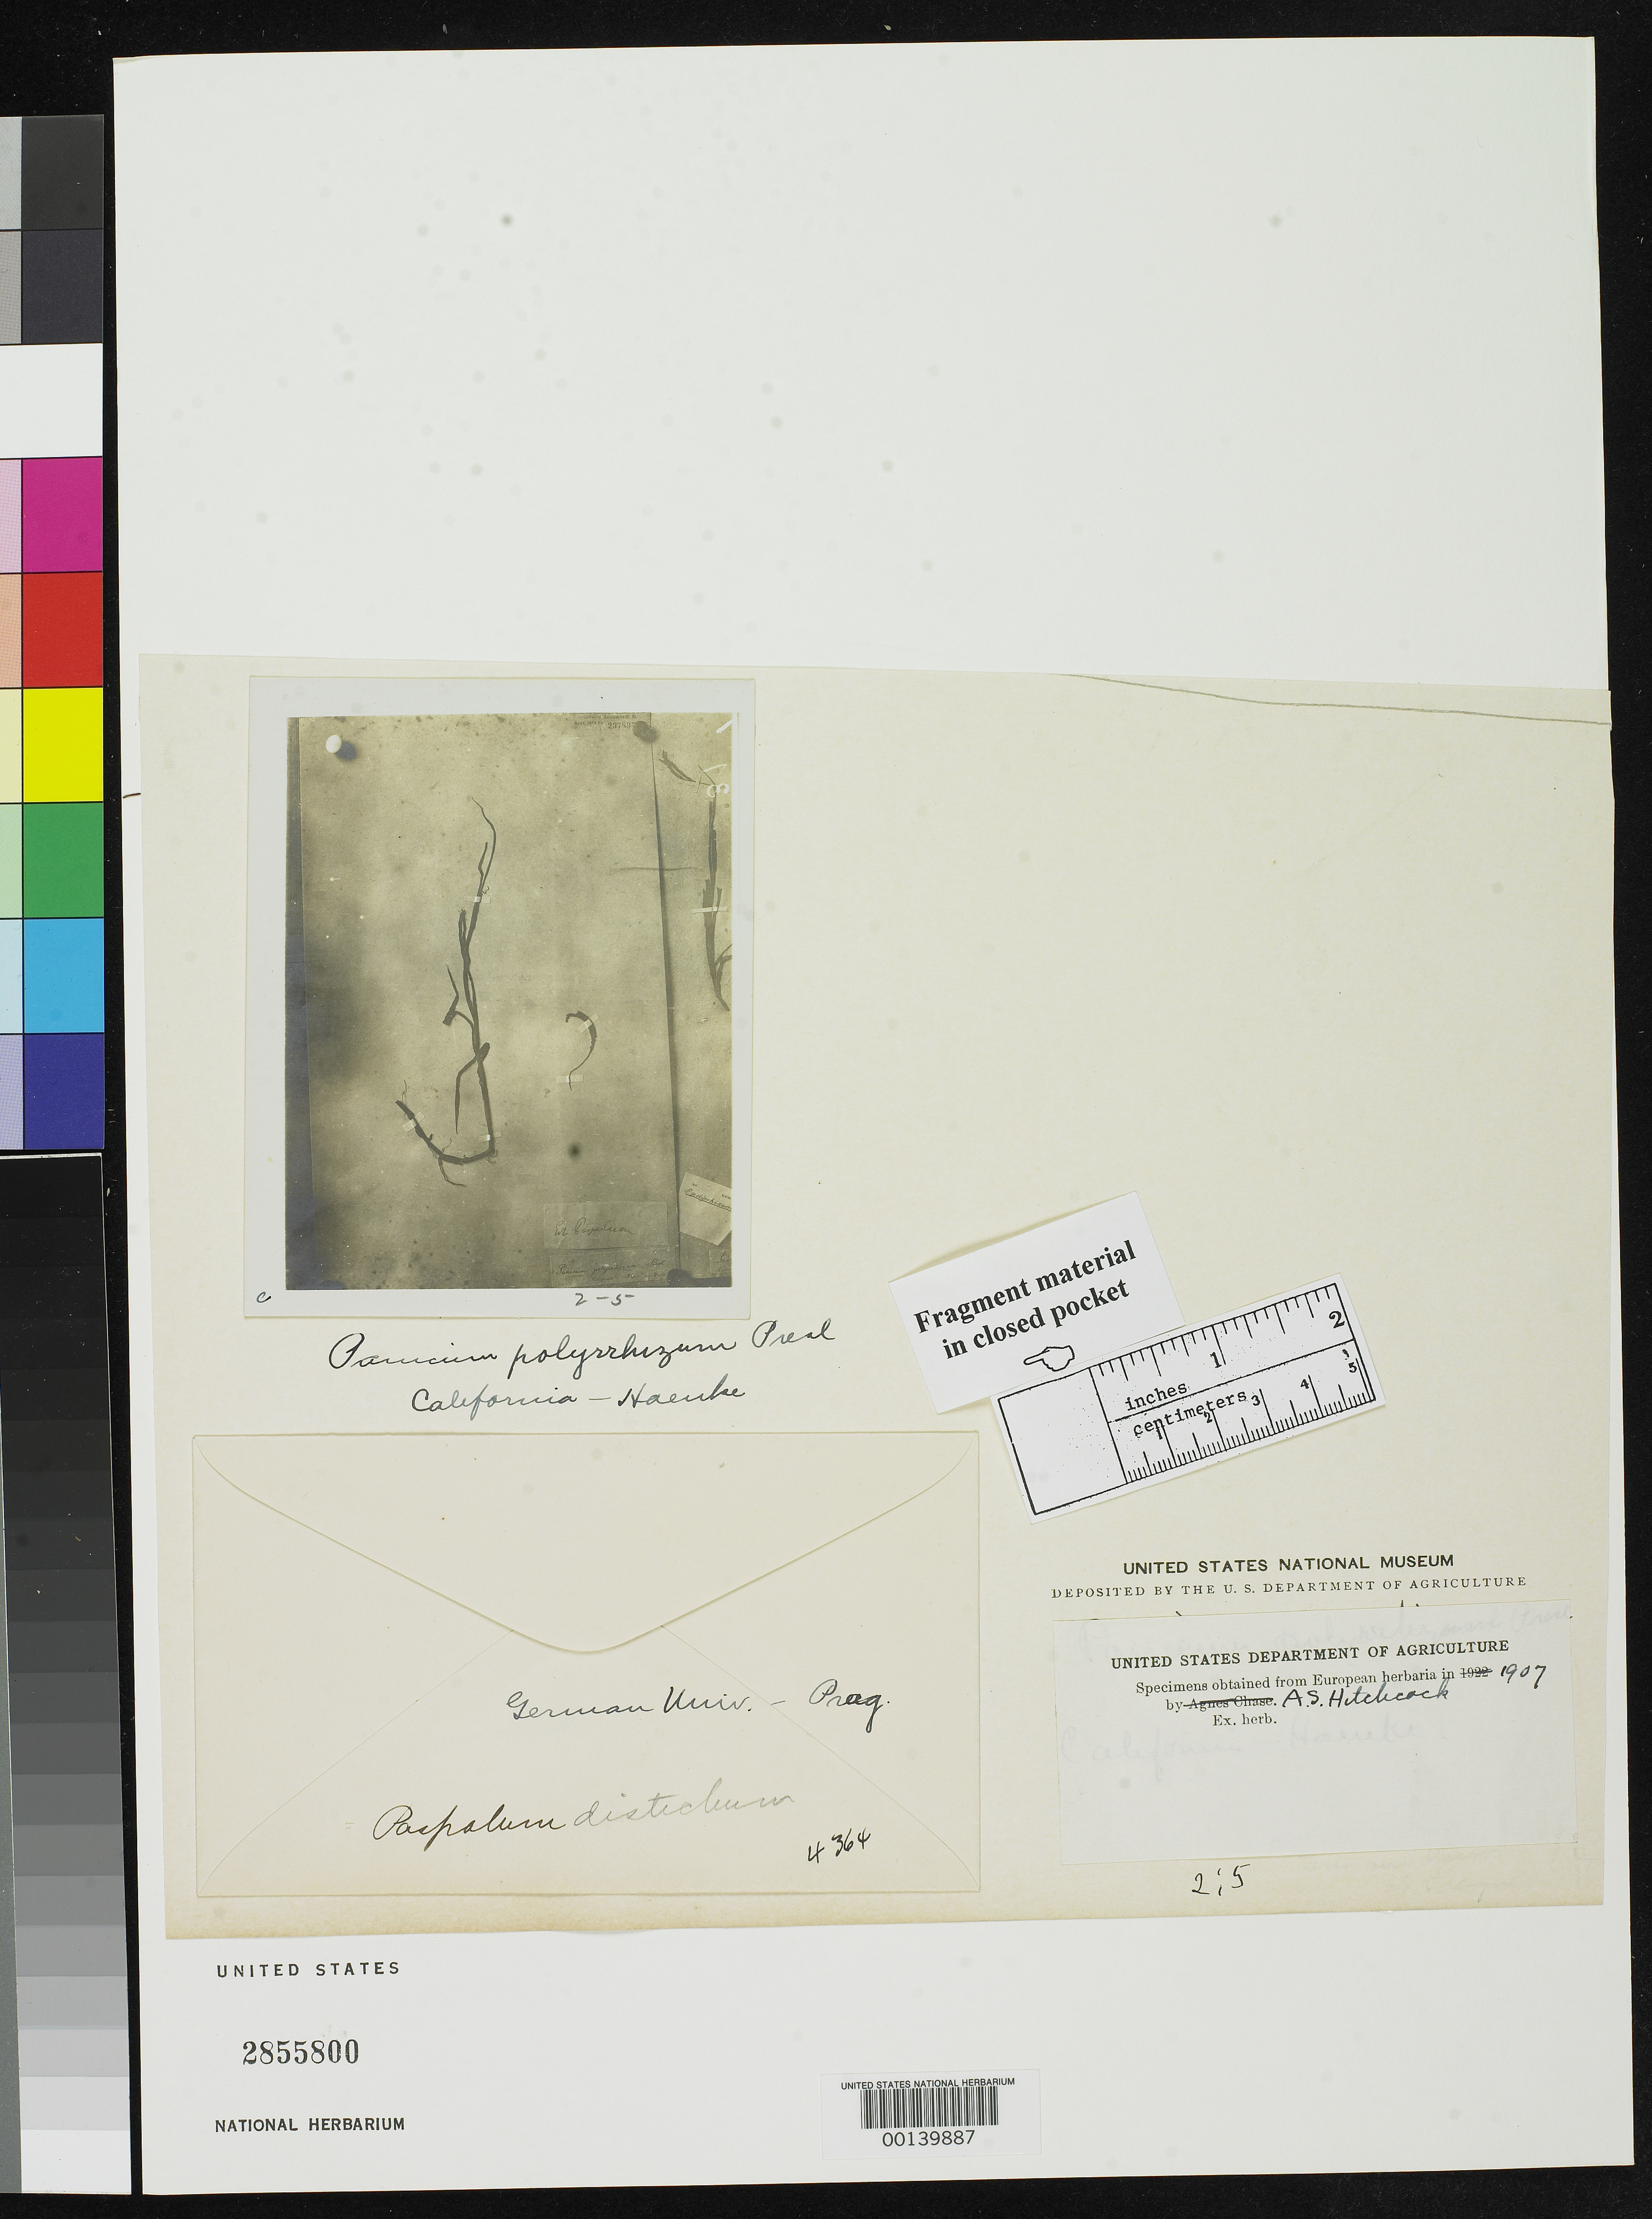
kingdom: Plantae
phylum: Tracheophyta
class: Liliopsida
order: Poales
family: Poaceae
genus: Panicum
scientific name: Panicum polyrrhizum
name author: J. Presl in C. Presl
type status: Type Fragment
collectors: T. P. X. Haenke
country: United States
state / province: California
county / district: Monterey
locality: Monterey.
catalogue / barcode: US 2855800